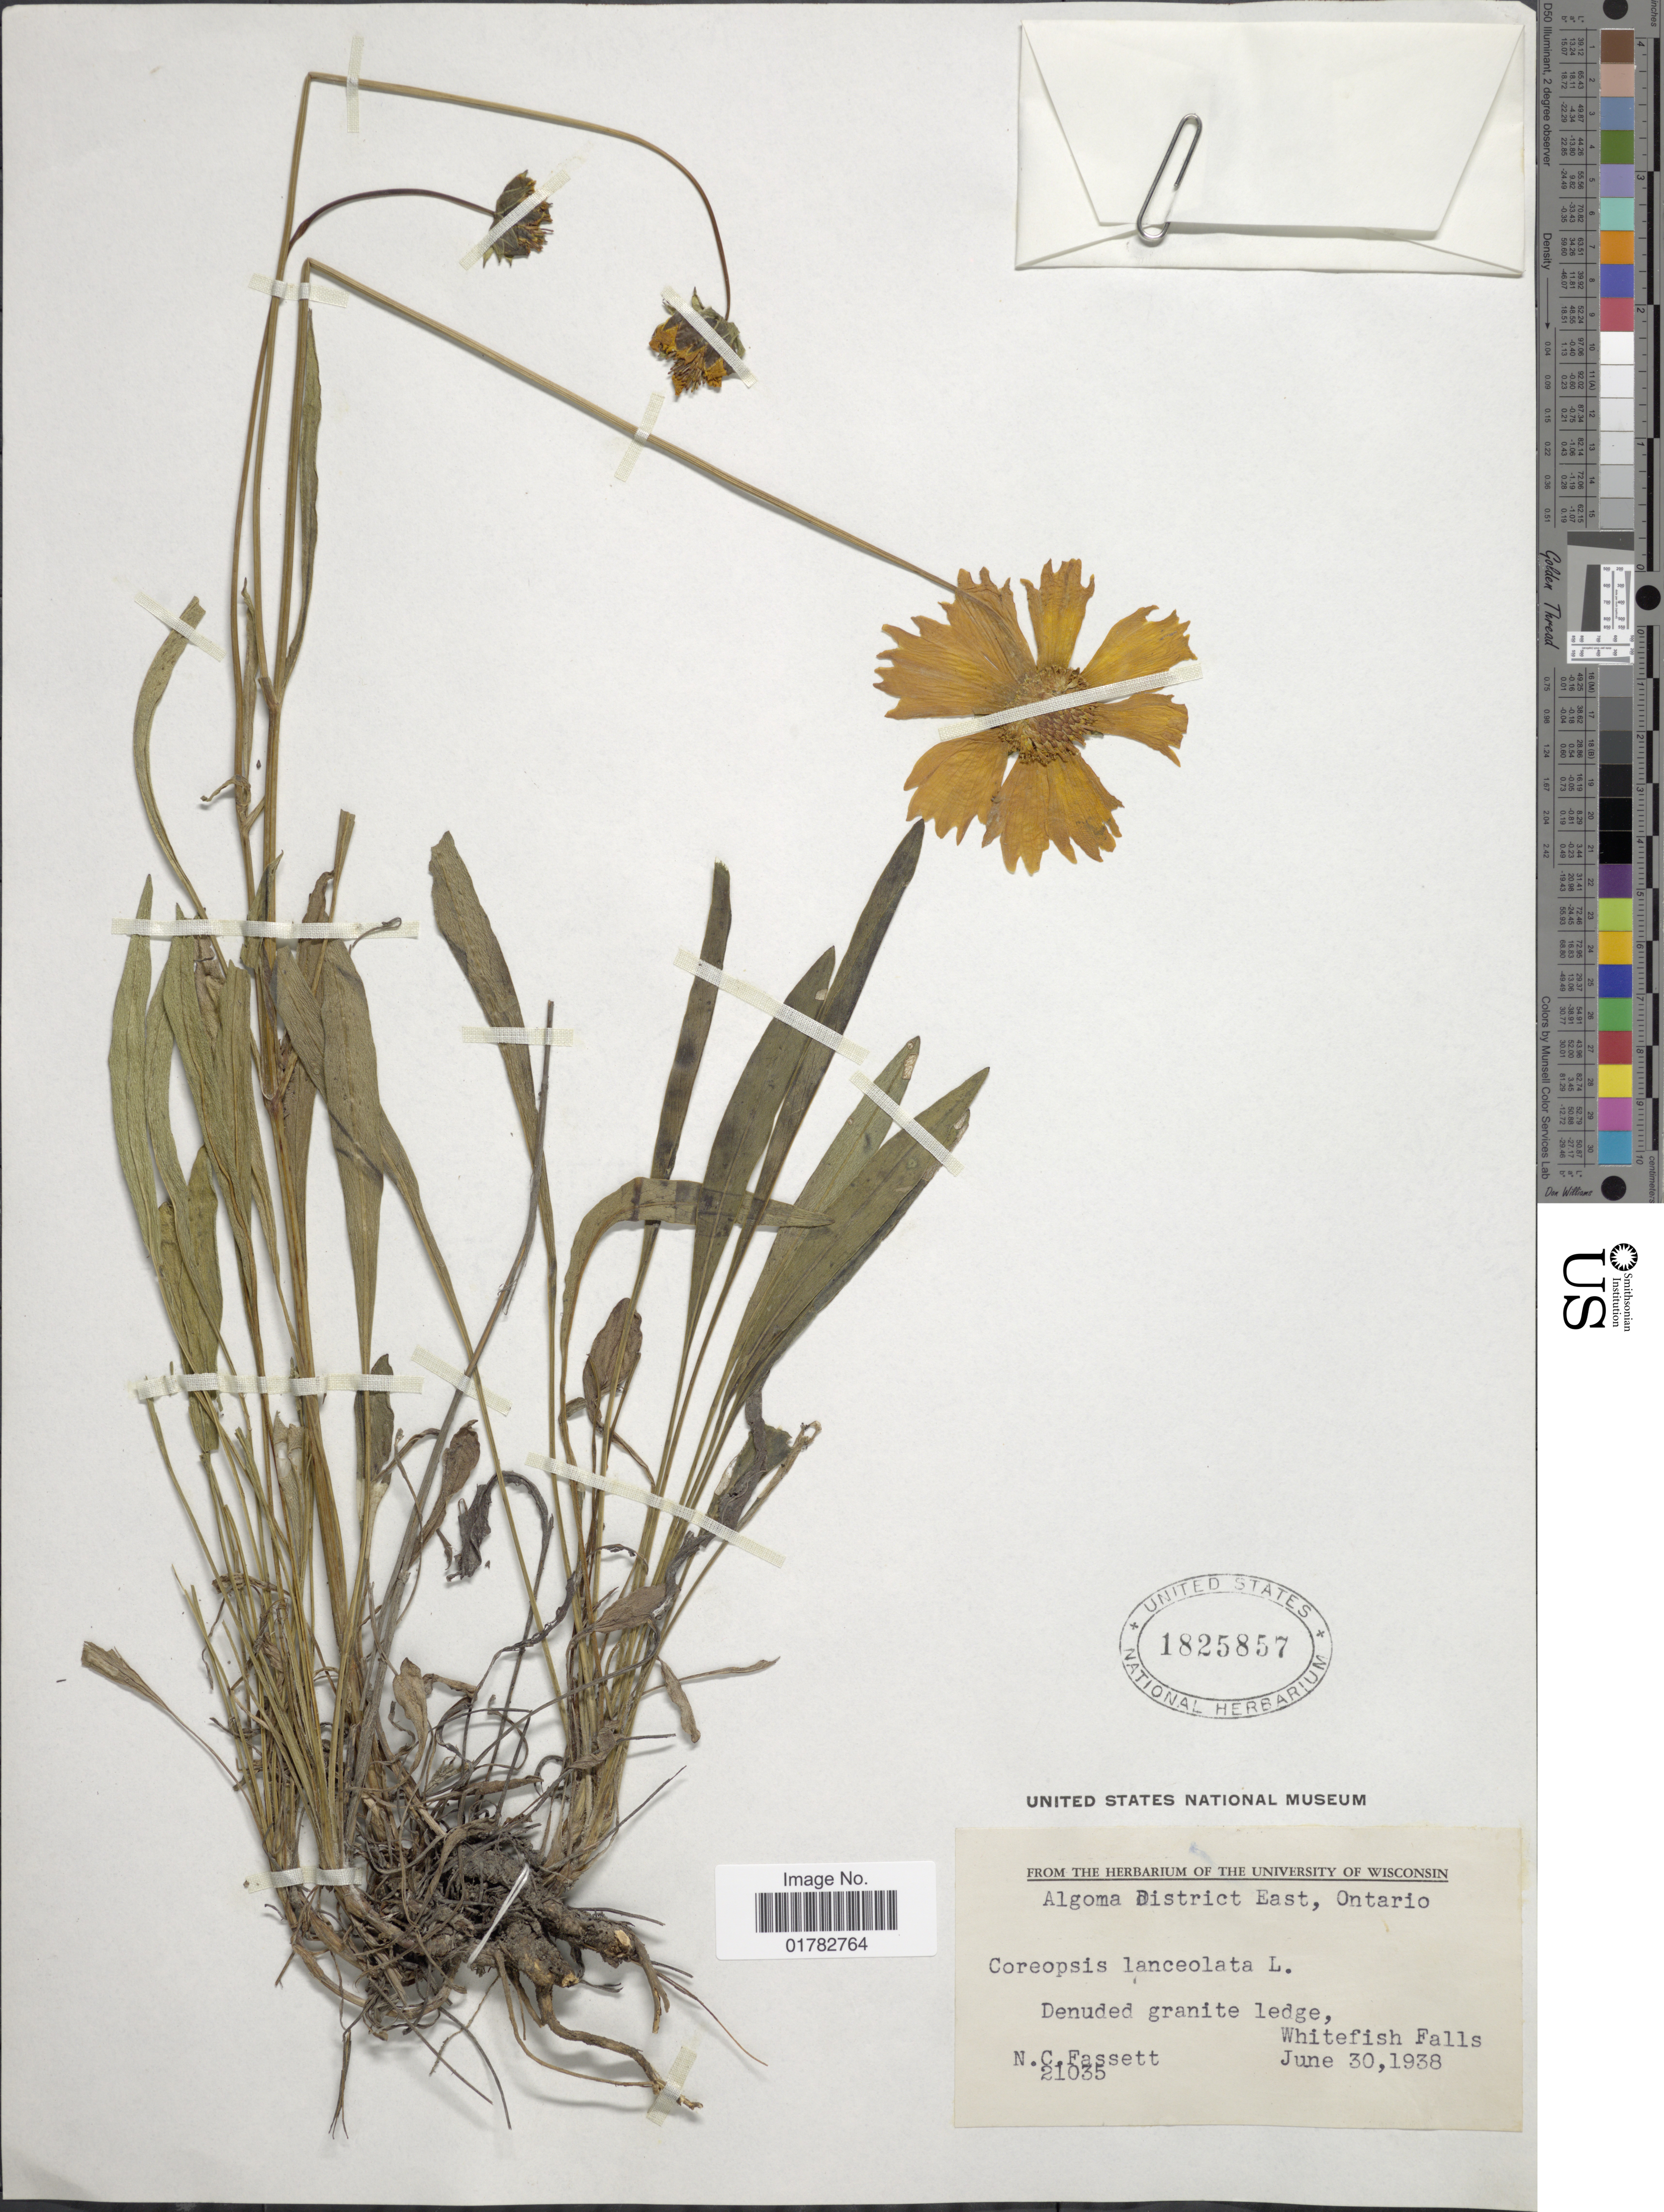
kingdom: Plantae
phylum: Tracheophyta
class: Magnoliopsida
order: Asterales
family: Asteraceae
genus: Coreopsis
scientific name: Coreopsis lanceolata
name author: L.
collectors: N. C. Fassett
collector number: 21035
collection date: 1938-06-30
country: Canada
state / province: Ontario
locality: Algomo District East, denuded granite ledge, Whitefish Falls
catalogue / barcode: US 1825857